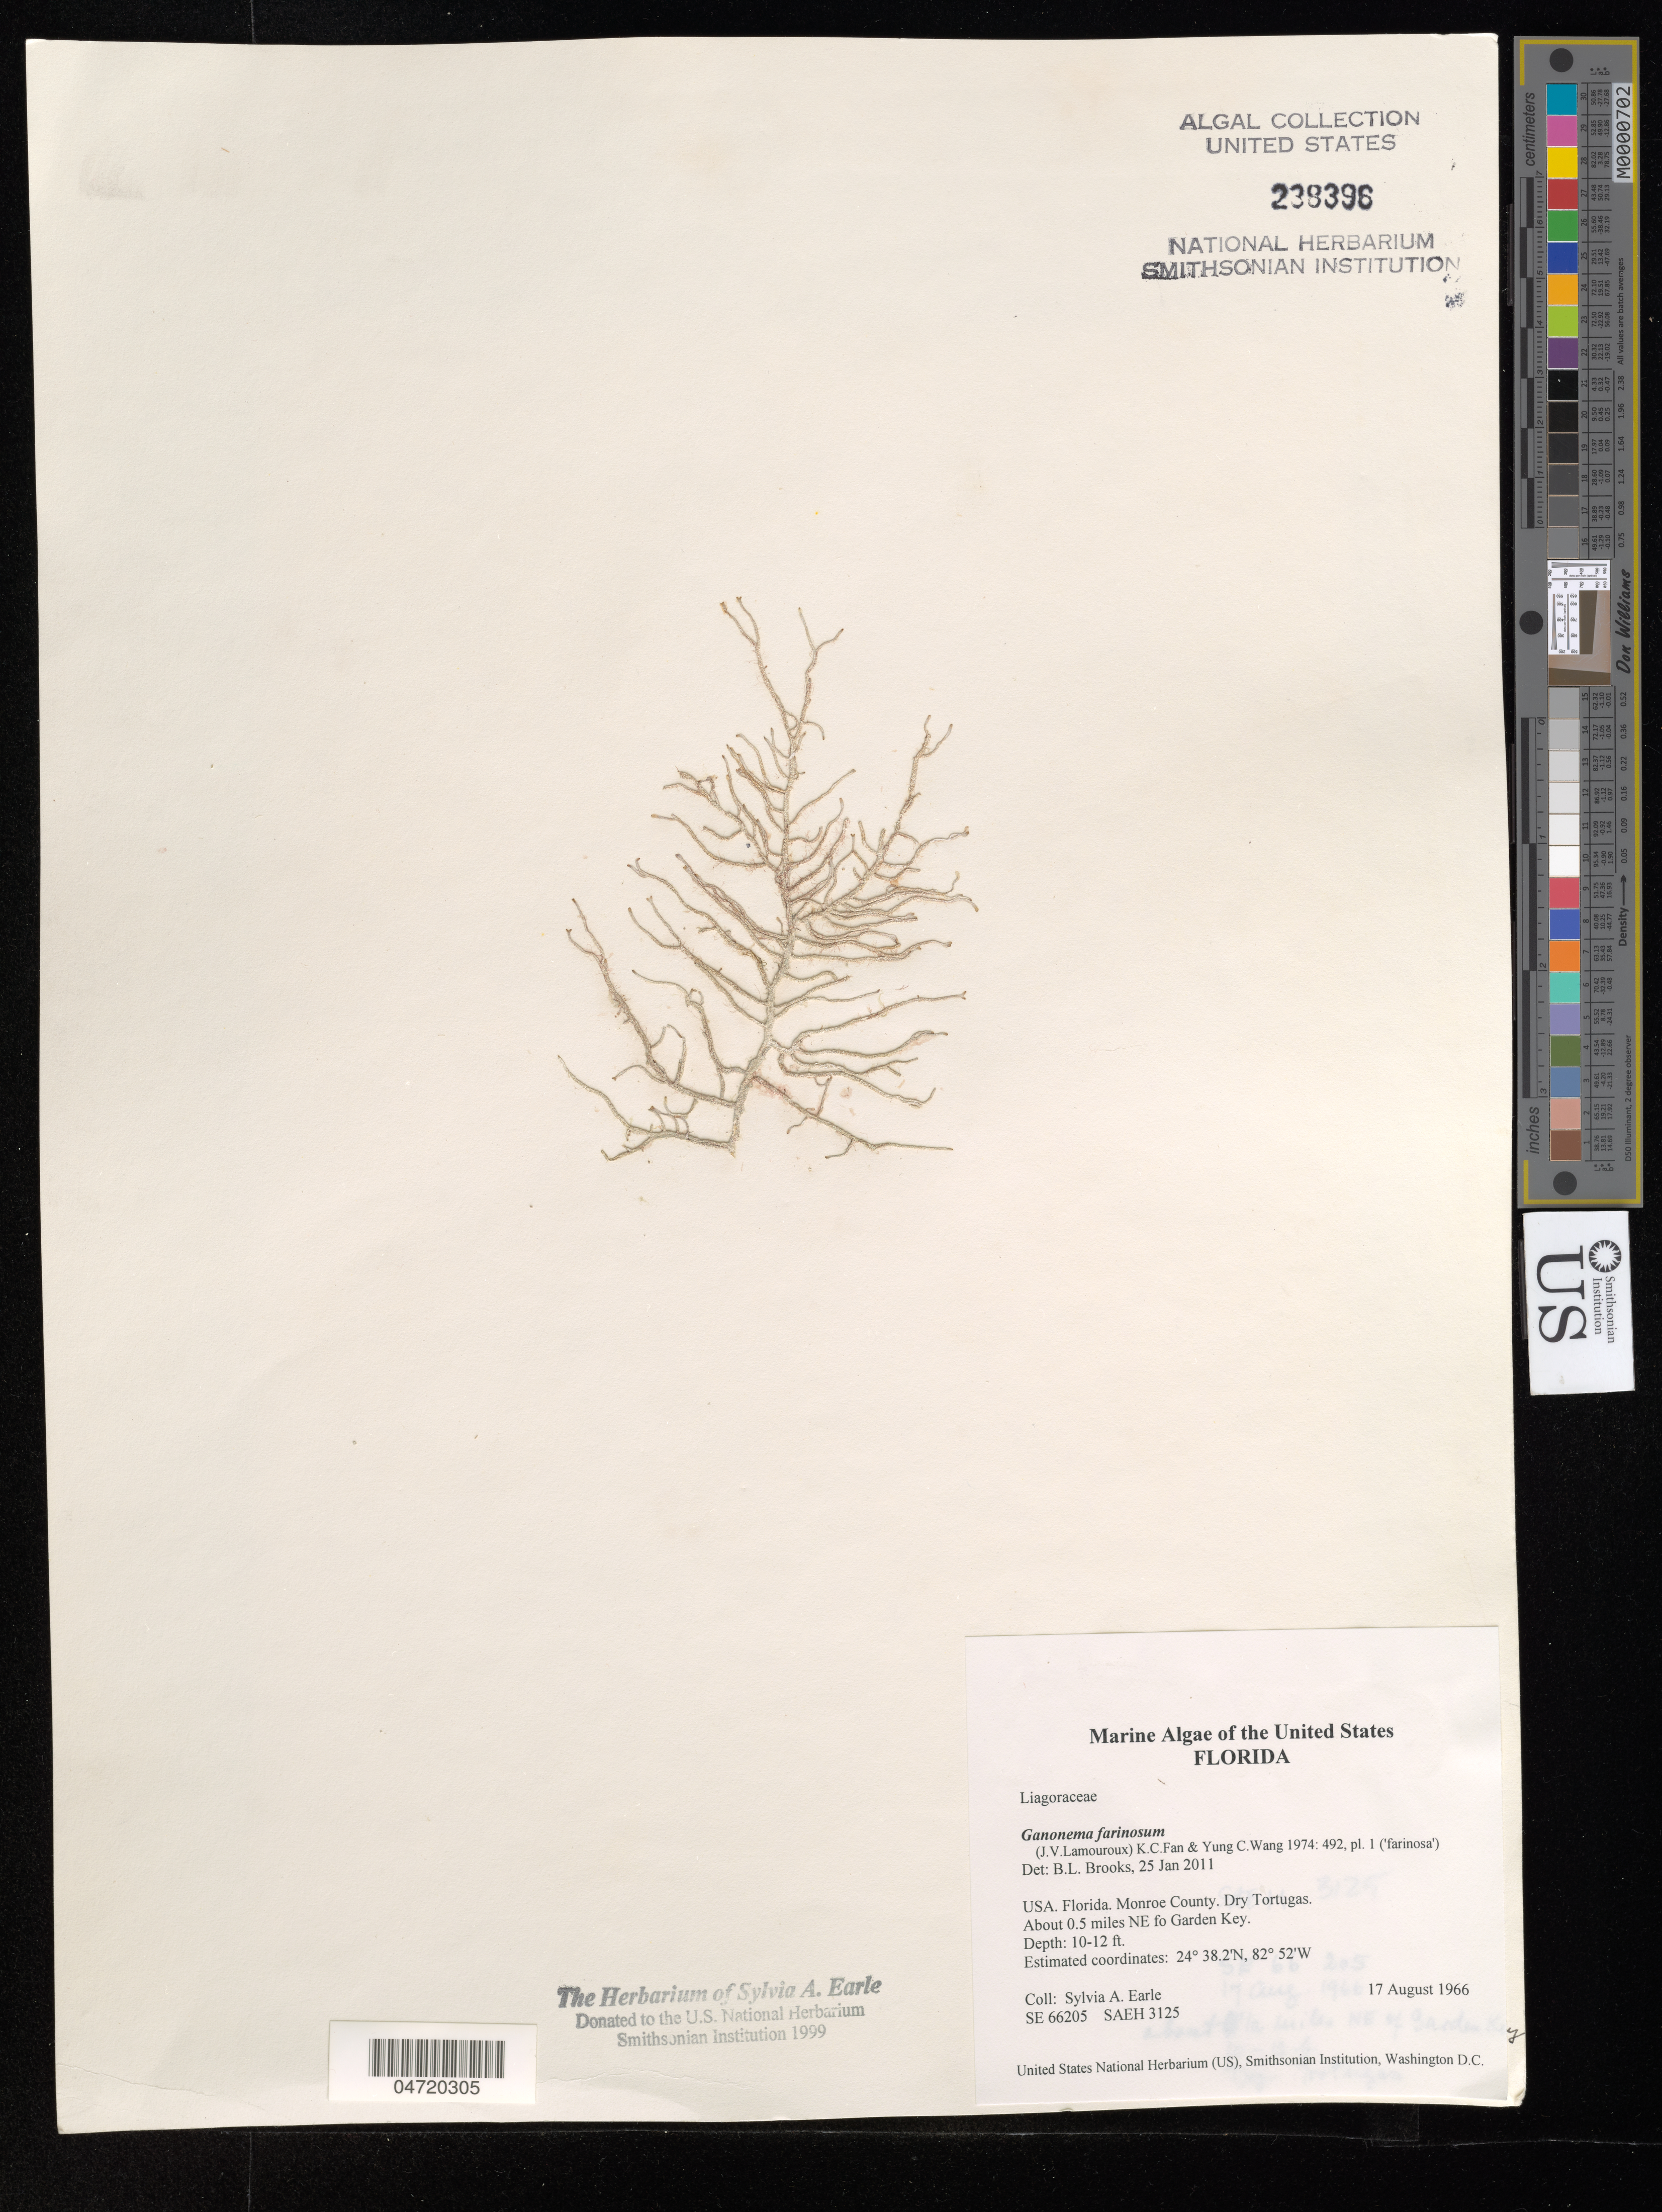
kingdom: Plantae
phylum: Rhodophyta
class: Florideophyceae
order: Nemaliales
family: Liagoraceae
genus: Ganonema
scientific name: Ganonema farinosum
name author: (J.V.Lamouroux) K.C. Fan & Yung C. Wang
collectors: S. A. Earle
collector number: SE66205/SAEH3125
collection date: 1966-08-17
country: United States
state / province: Florida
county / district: Monroe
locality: Monroe County. Dry Tortugas. About 0.5 miles NE of Garden Key.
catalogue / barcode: US 238396